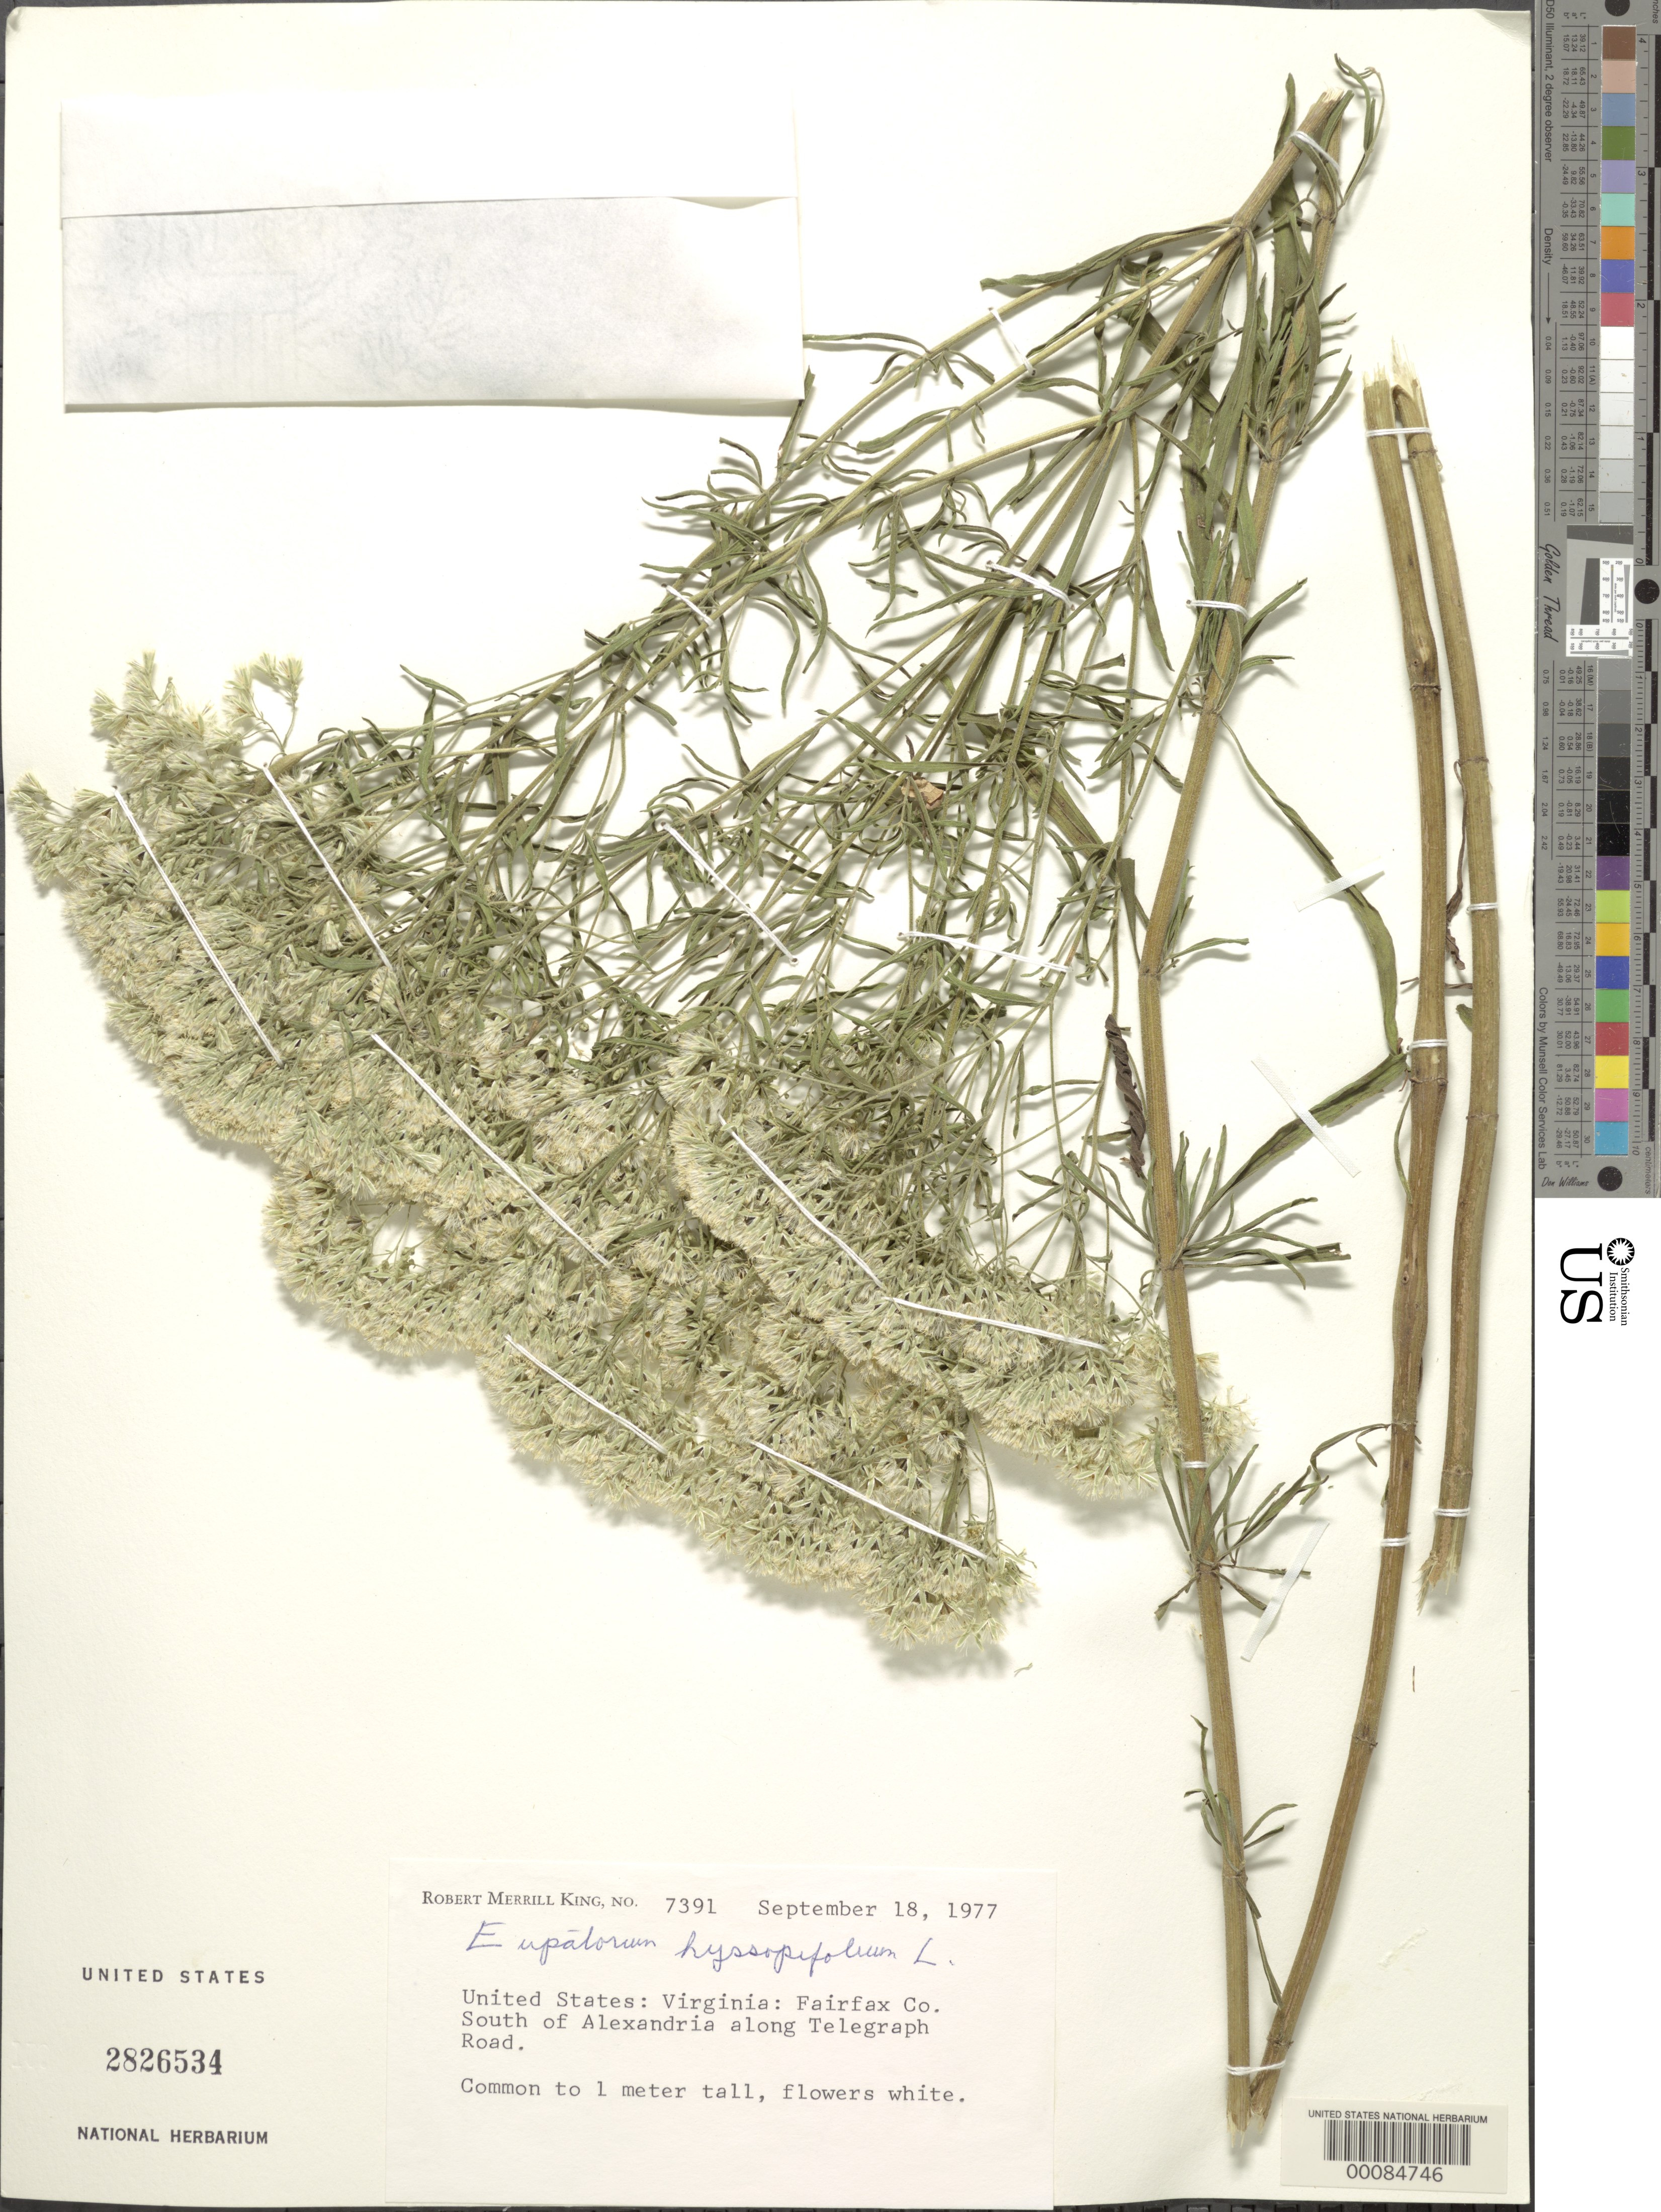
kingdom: Plantae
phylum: Tracheophyta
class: Magnoliopsida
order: Asterales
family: Asteraceae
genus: Eupatorium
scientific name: Eupatorium hyssopifolium var. typica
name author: L.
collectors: R. M. King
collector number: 7391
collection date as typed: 18 Sep 1977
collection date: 1977-09-18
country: United States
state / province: Virginia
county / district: Fairfax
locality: Telegraph Road, south of Alexandria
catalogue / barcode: US 2826534